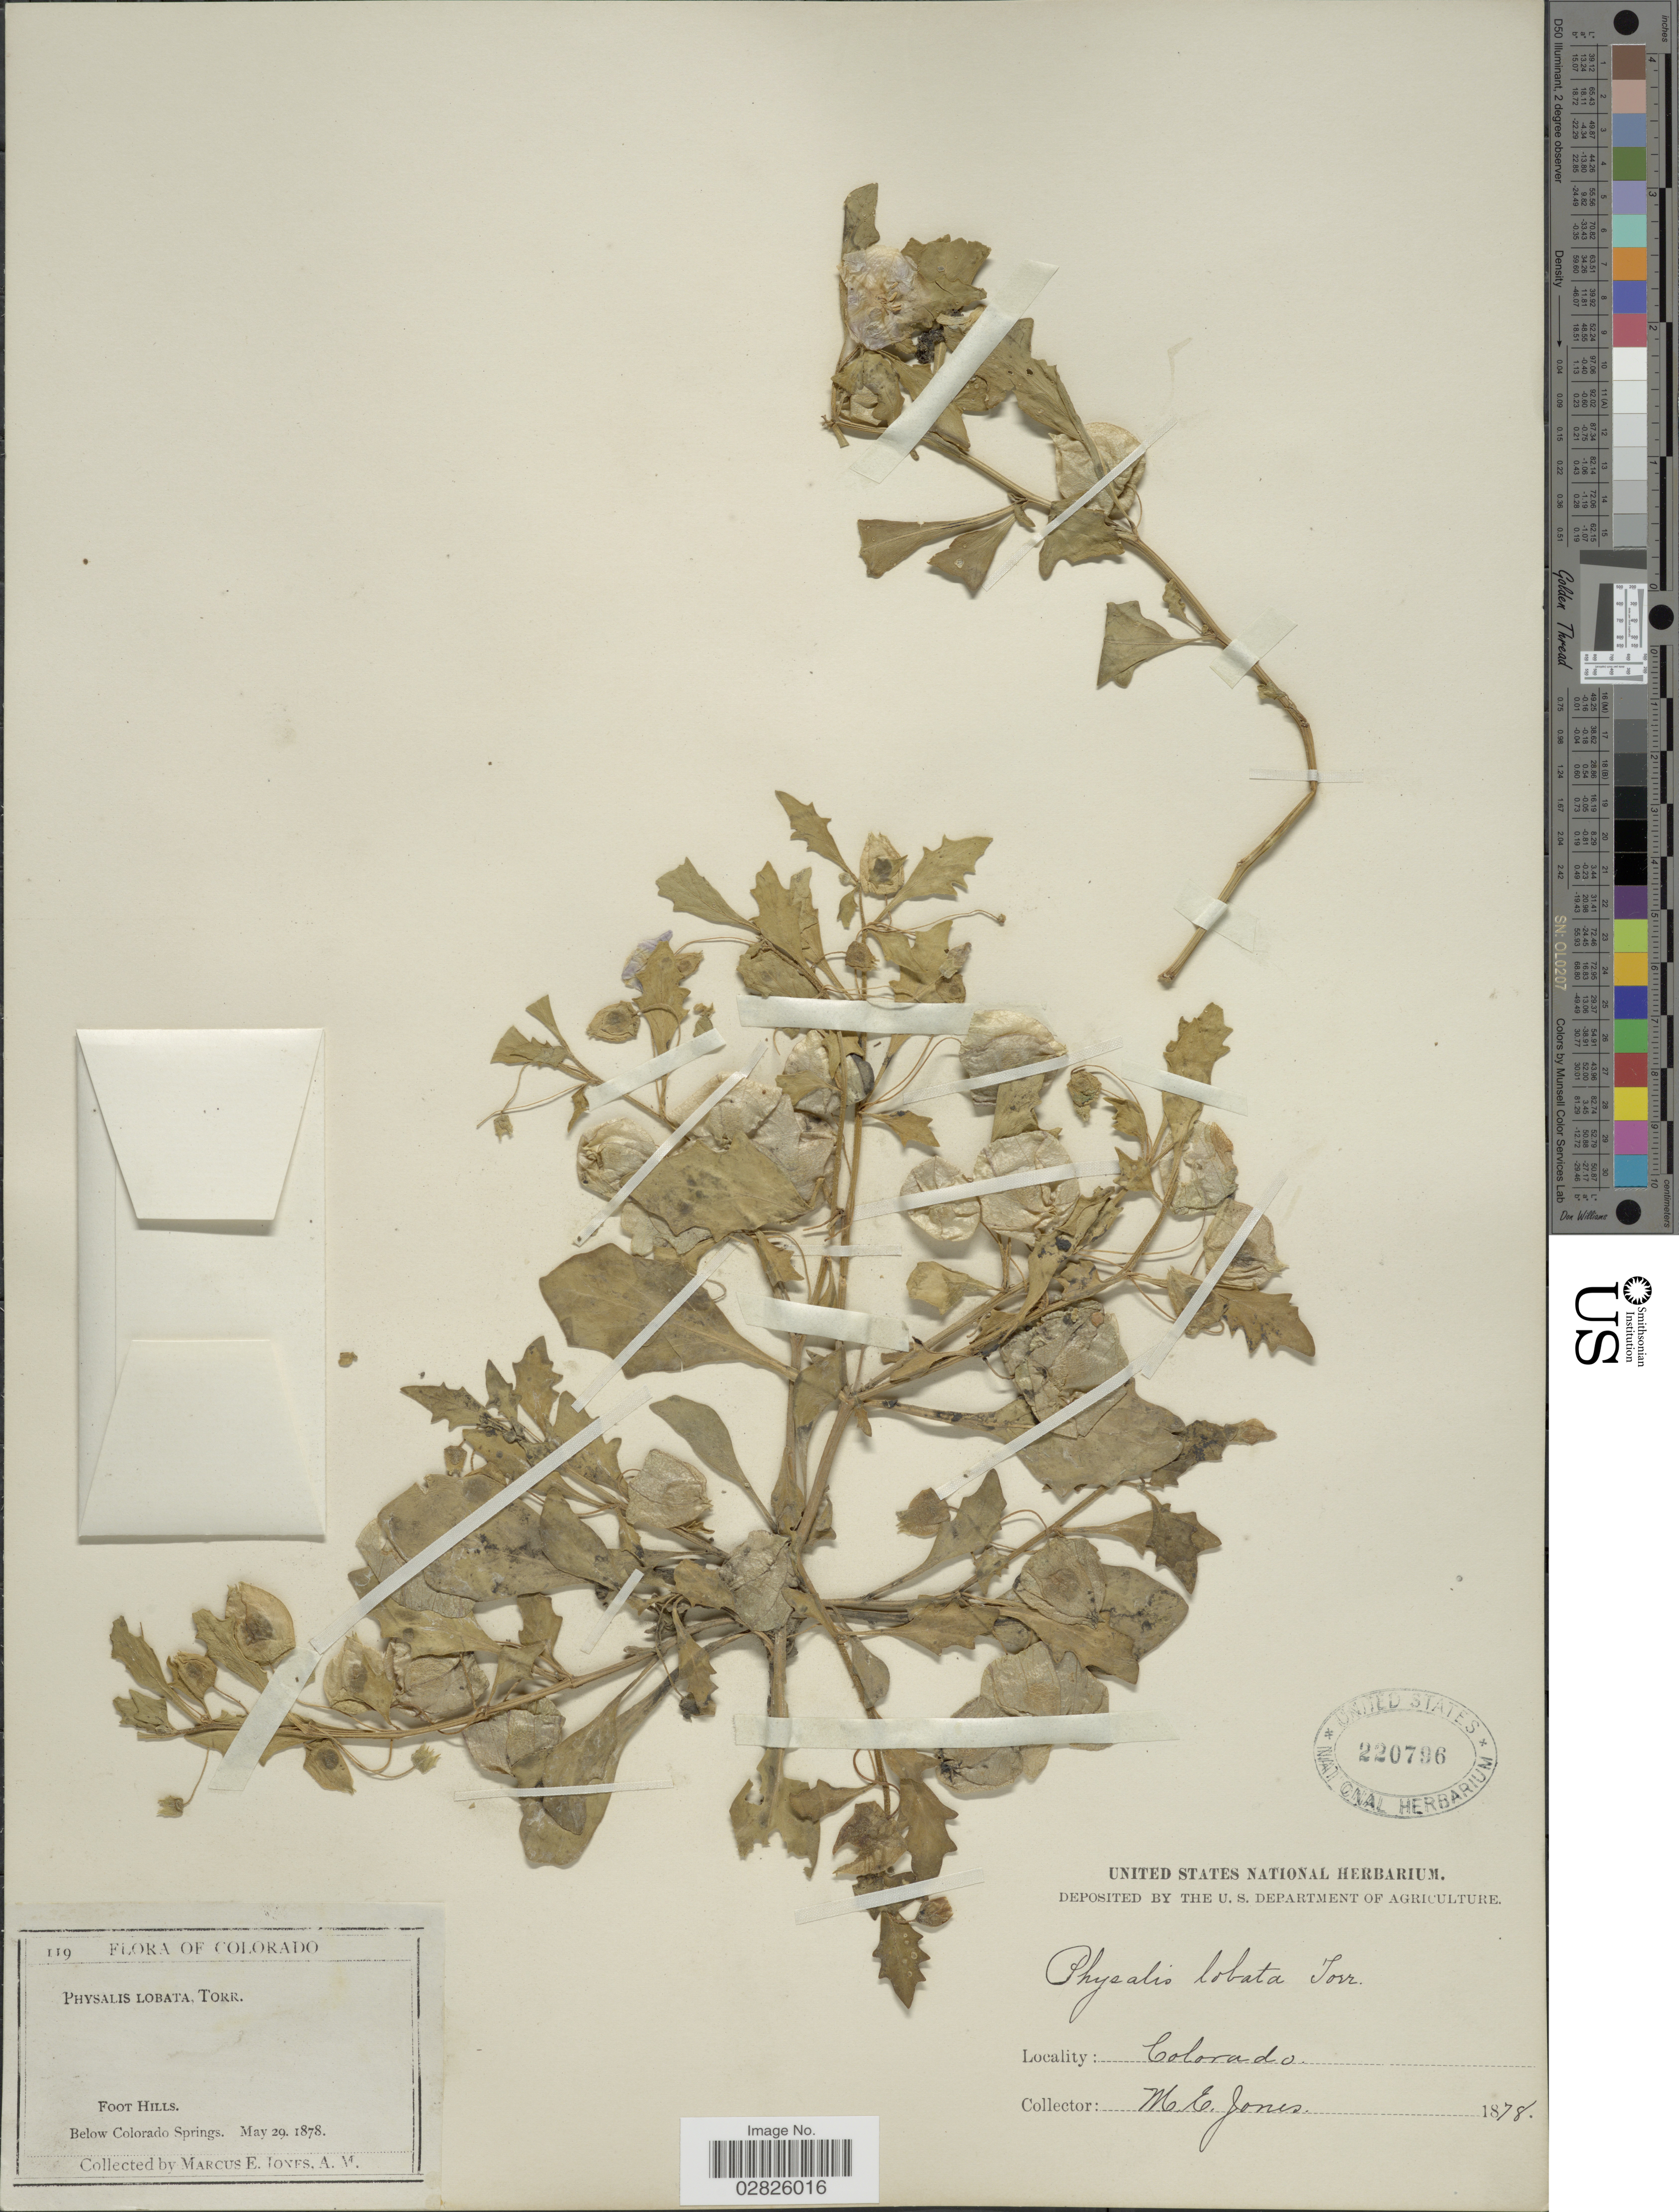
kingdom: Plantae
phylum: Tracheophyta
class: Magnoliopsida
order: Solanales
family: Solanaceae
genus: Quincula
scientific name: Quincula lobata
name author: (Torr.) Raf.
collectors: M. E. Jones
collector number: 119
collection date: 1878-05-29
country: United States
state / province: Colorado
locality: Foot Hills. Below Colorado Springs.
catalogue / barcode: US 220796